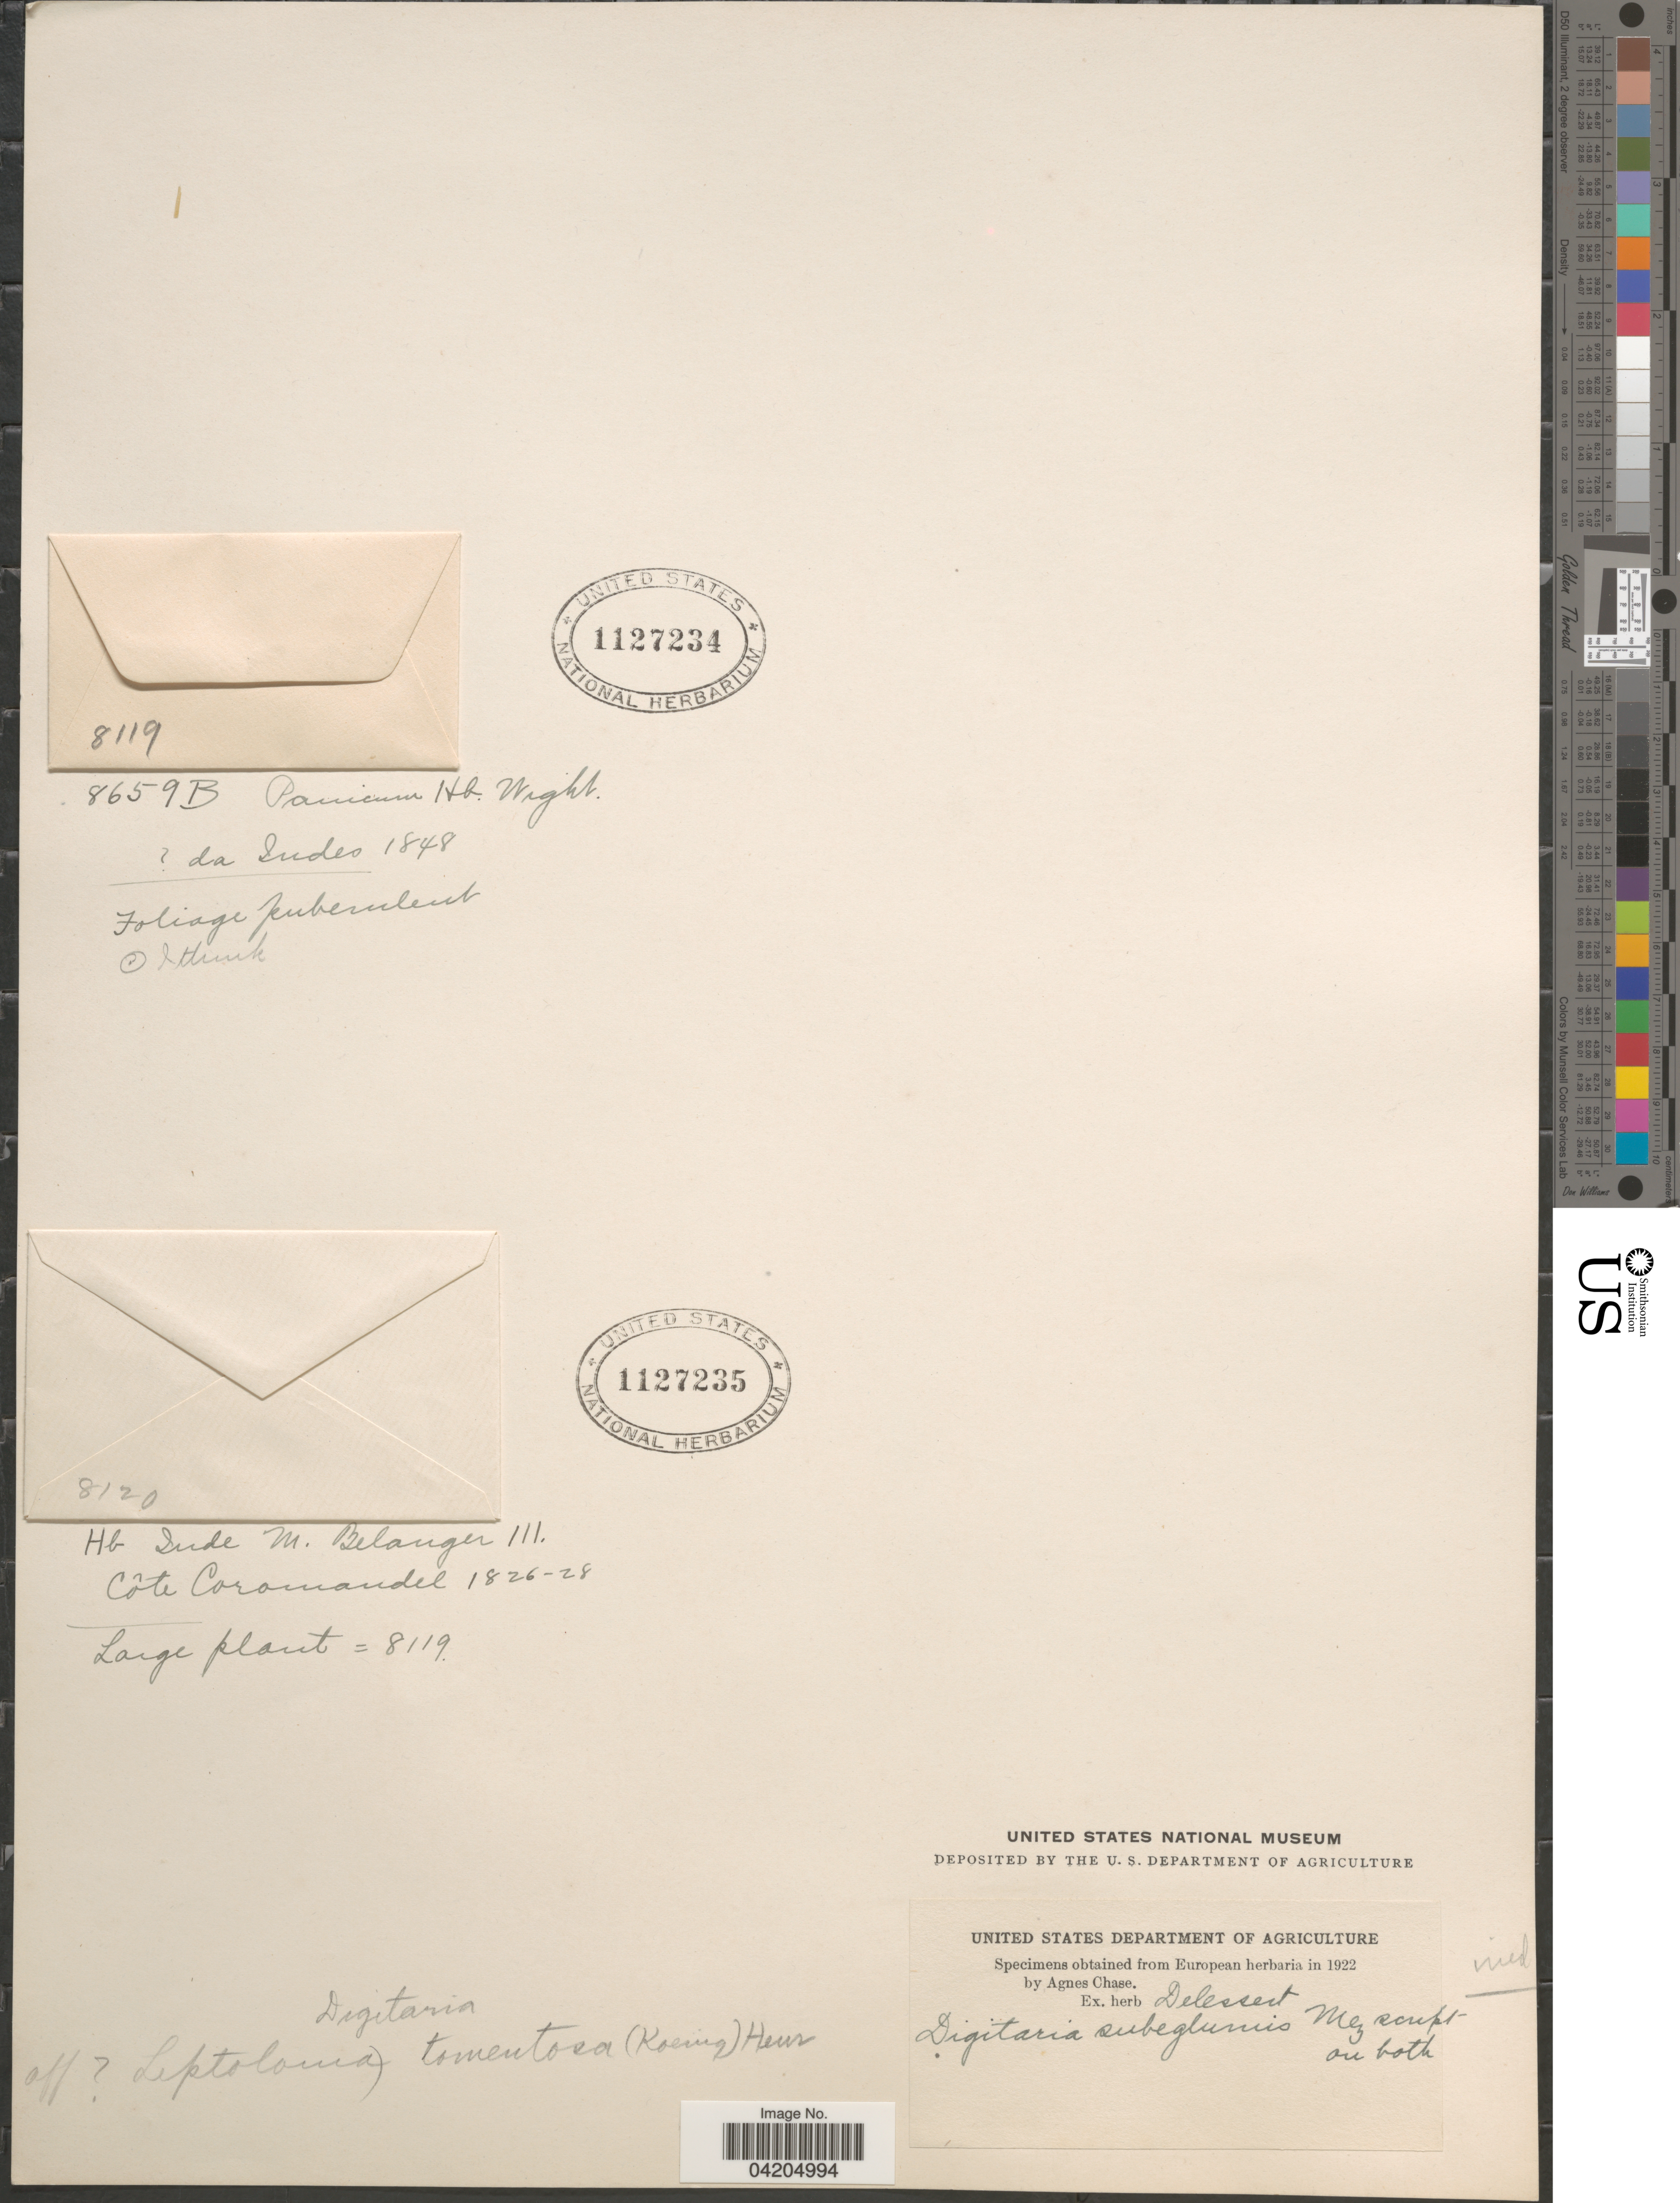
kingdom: Plantae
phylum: Tracheophyta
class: Liliopsida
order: Poales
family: Poaceae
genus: Digitaria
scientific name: Digitaria tomentosa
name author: (J. Koenig ex Rottler) Henr.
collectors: ex Herb. Wight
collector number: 8659B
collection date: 1848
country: India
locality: Da Indes.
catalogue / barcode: US 1127234